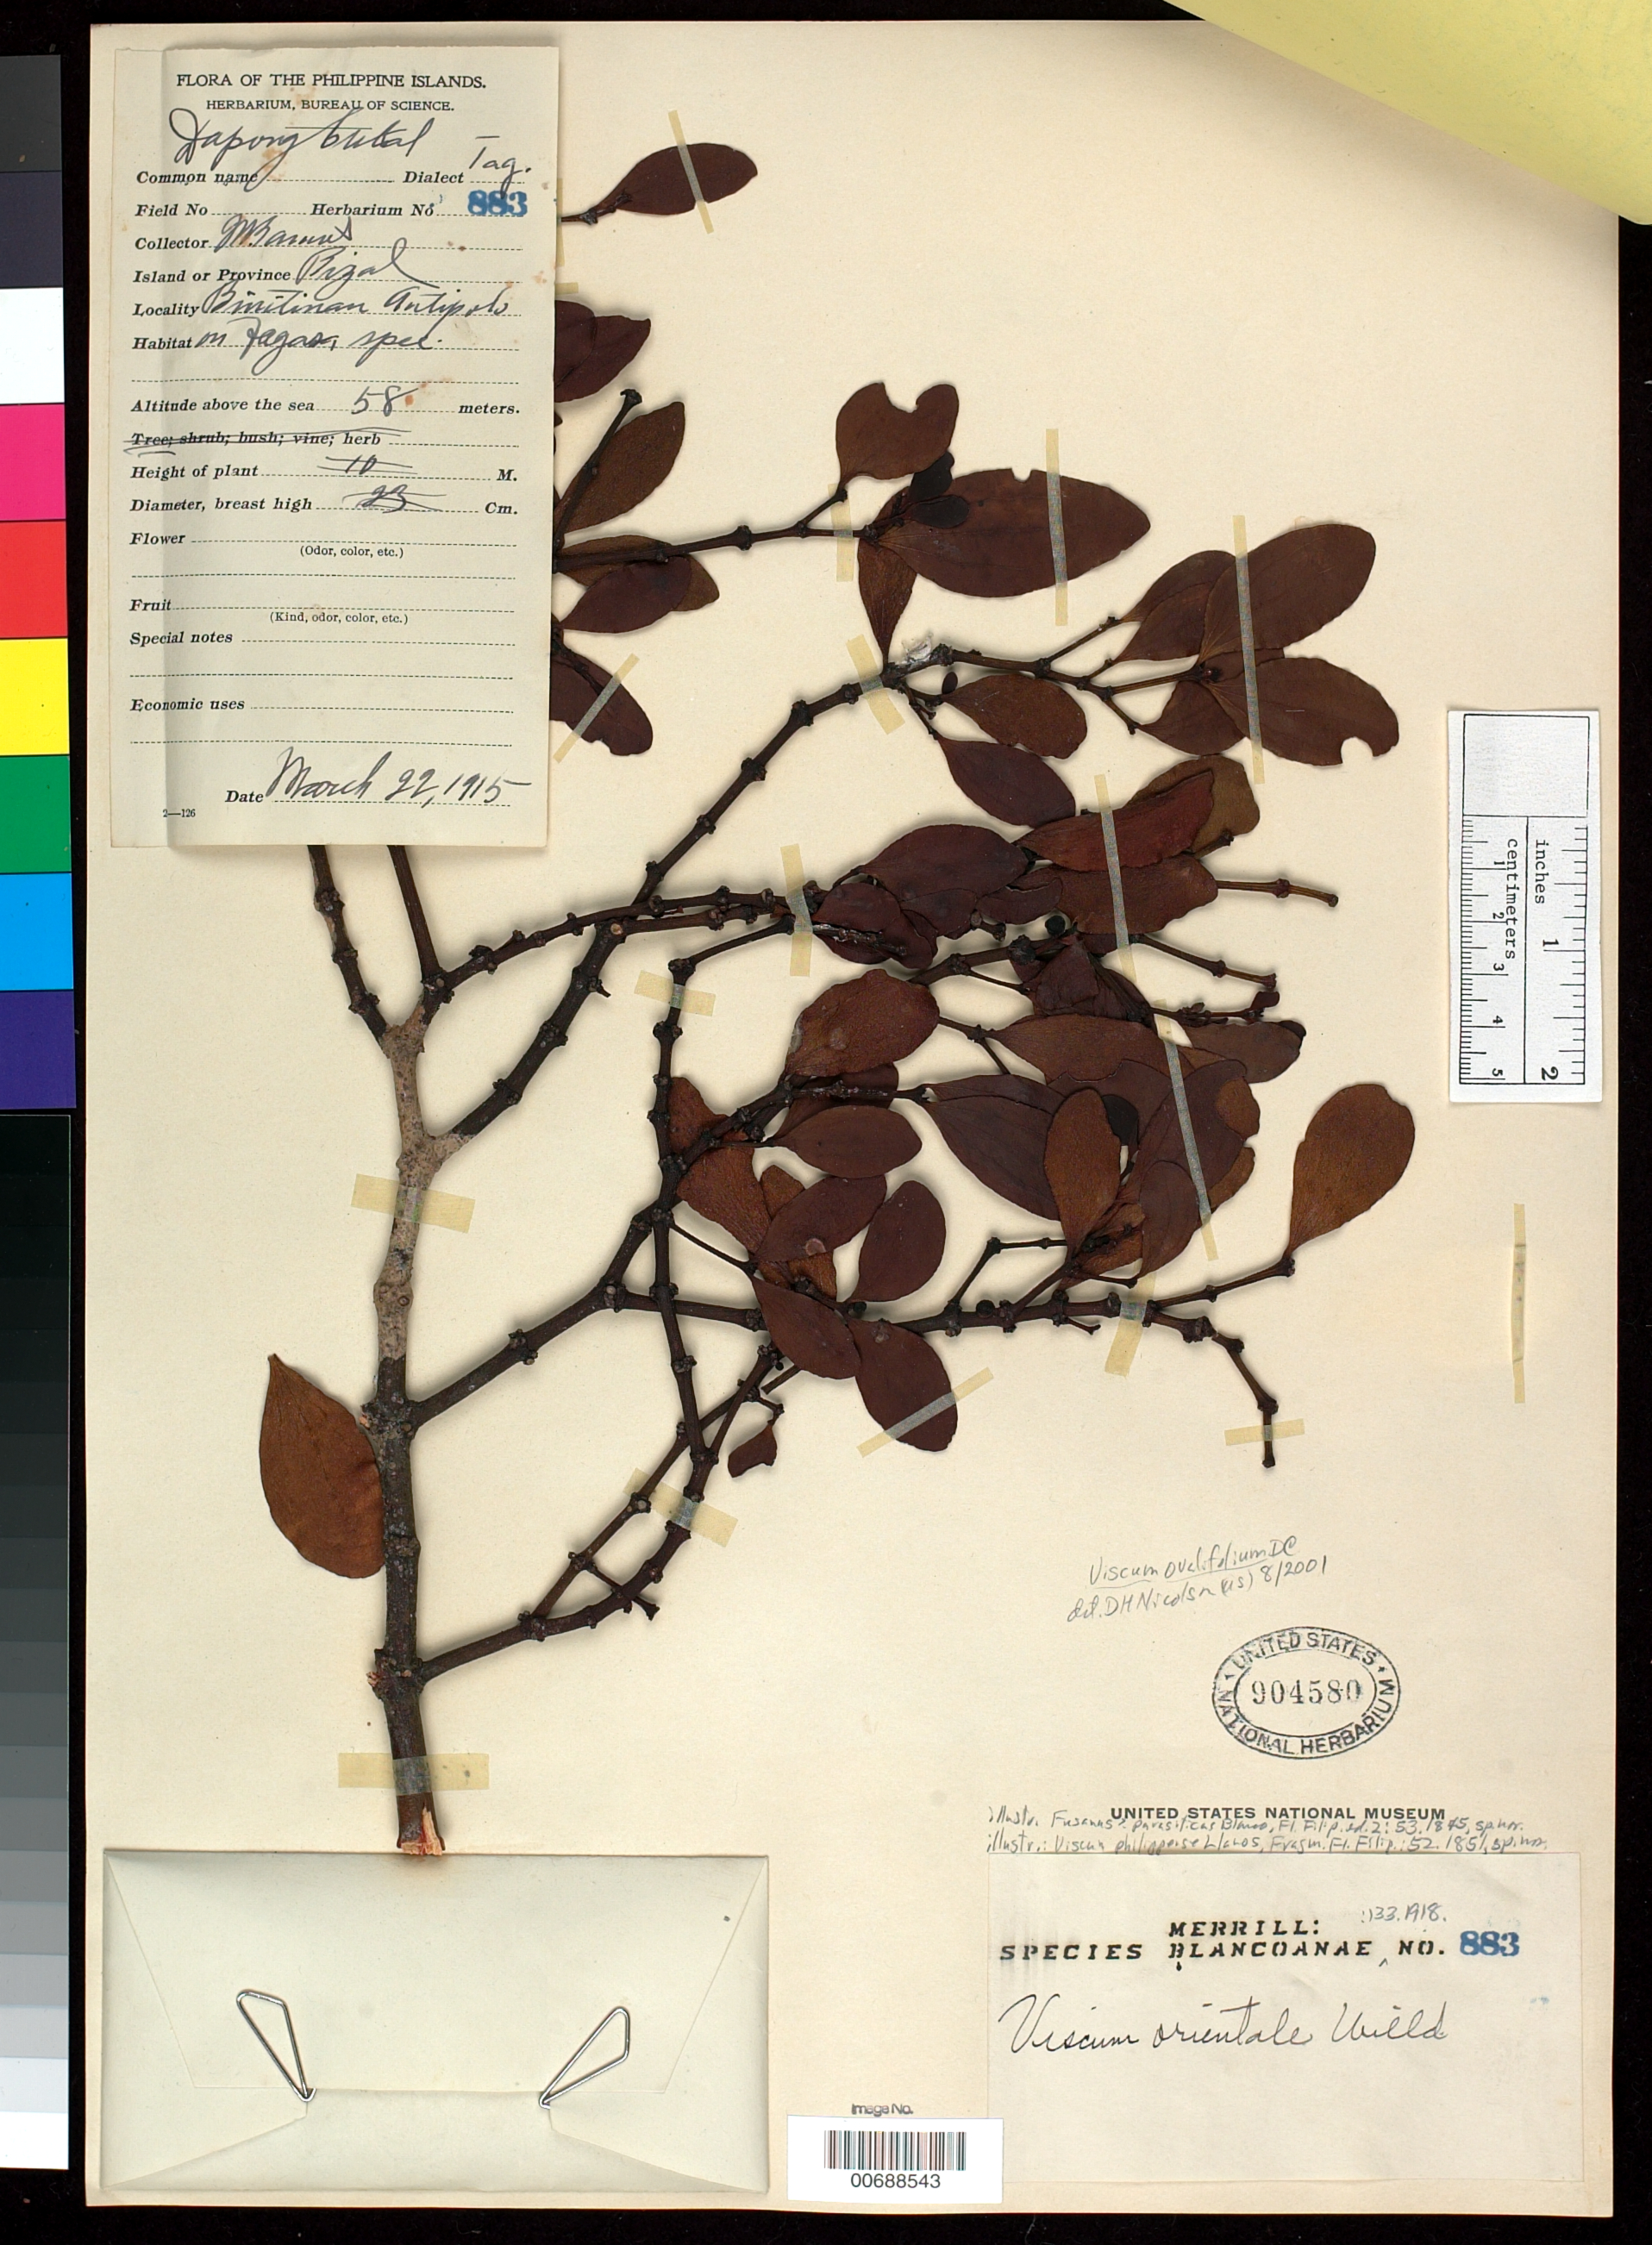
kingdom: Plantae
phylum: Tracheophyta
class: Magnoliopsida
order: Santalales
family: Viscaceae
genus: Viscum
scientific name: Viscum ovalifolium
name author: DC.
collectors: M. Ramos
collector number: Sp. Blancoan. 0883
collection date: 1915-03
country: Philippines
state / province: Calabarzon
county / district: Rizal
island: Luzon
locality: Binitian Antipolo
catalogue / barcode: US 904580